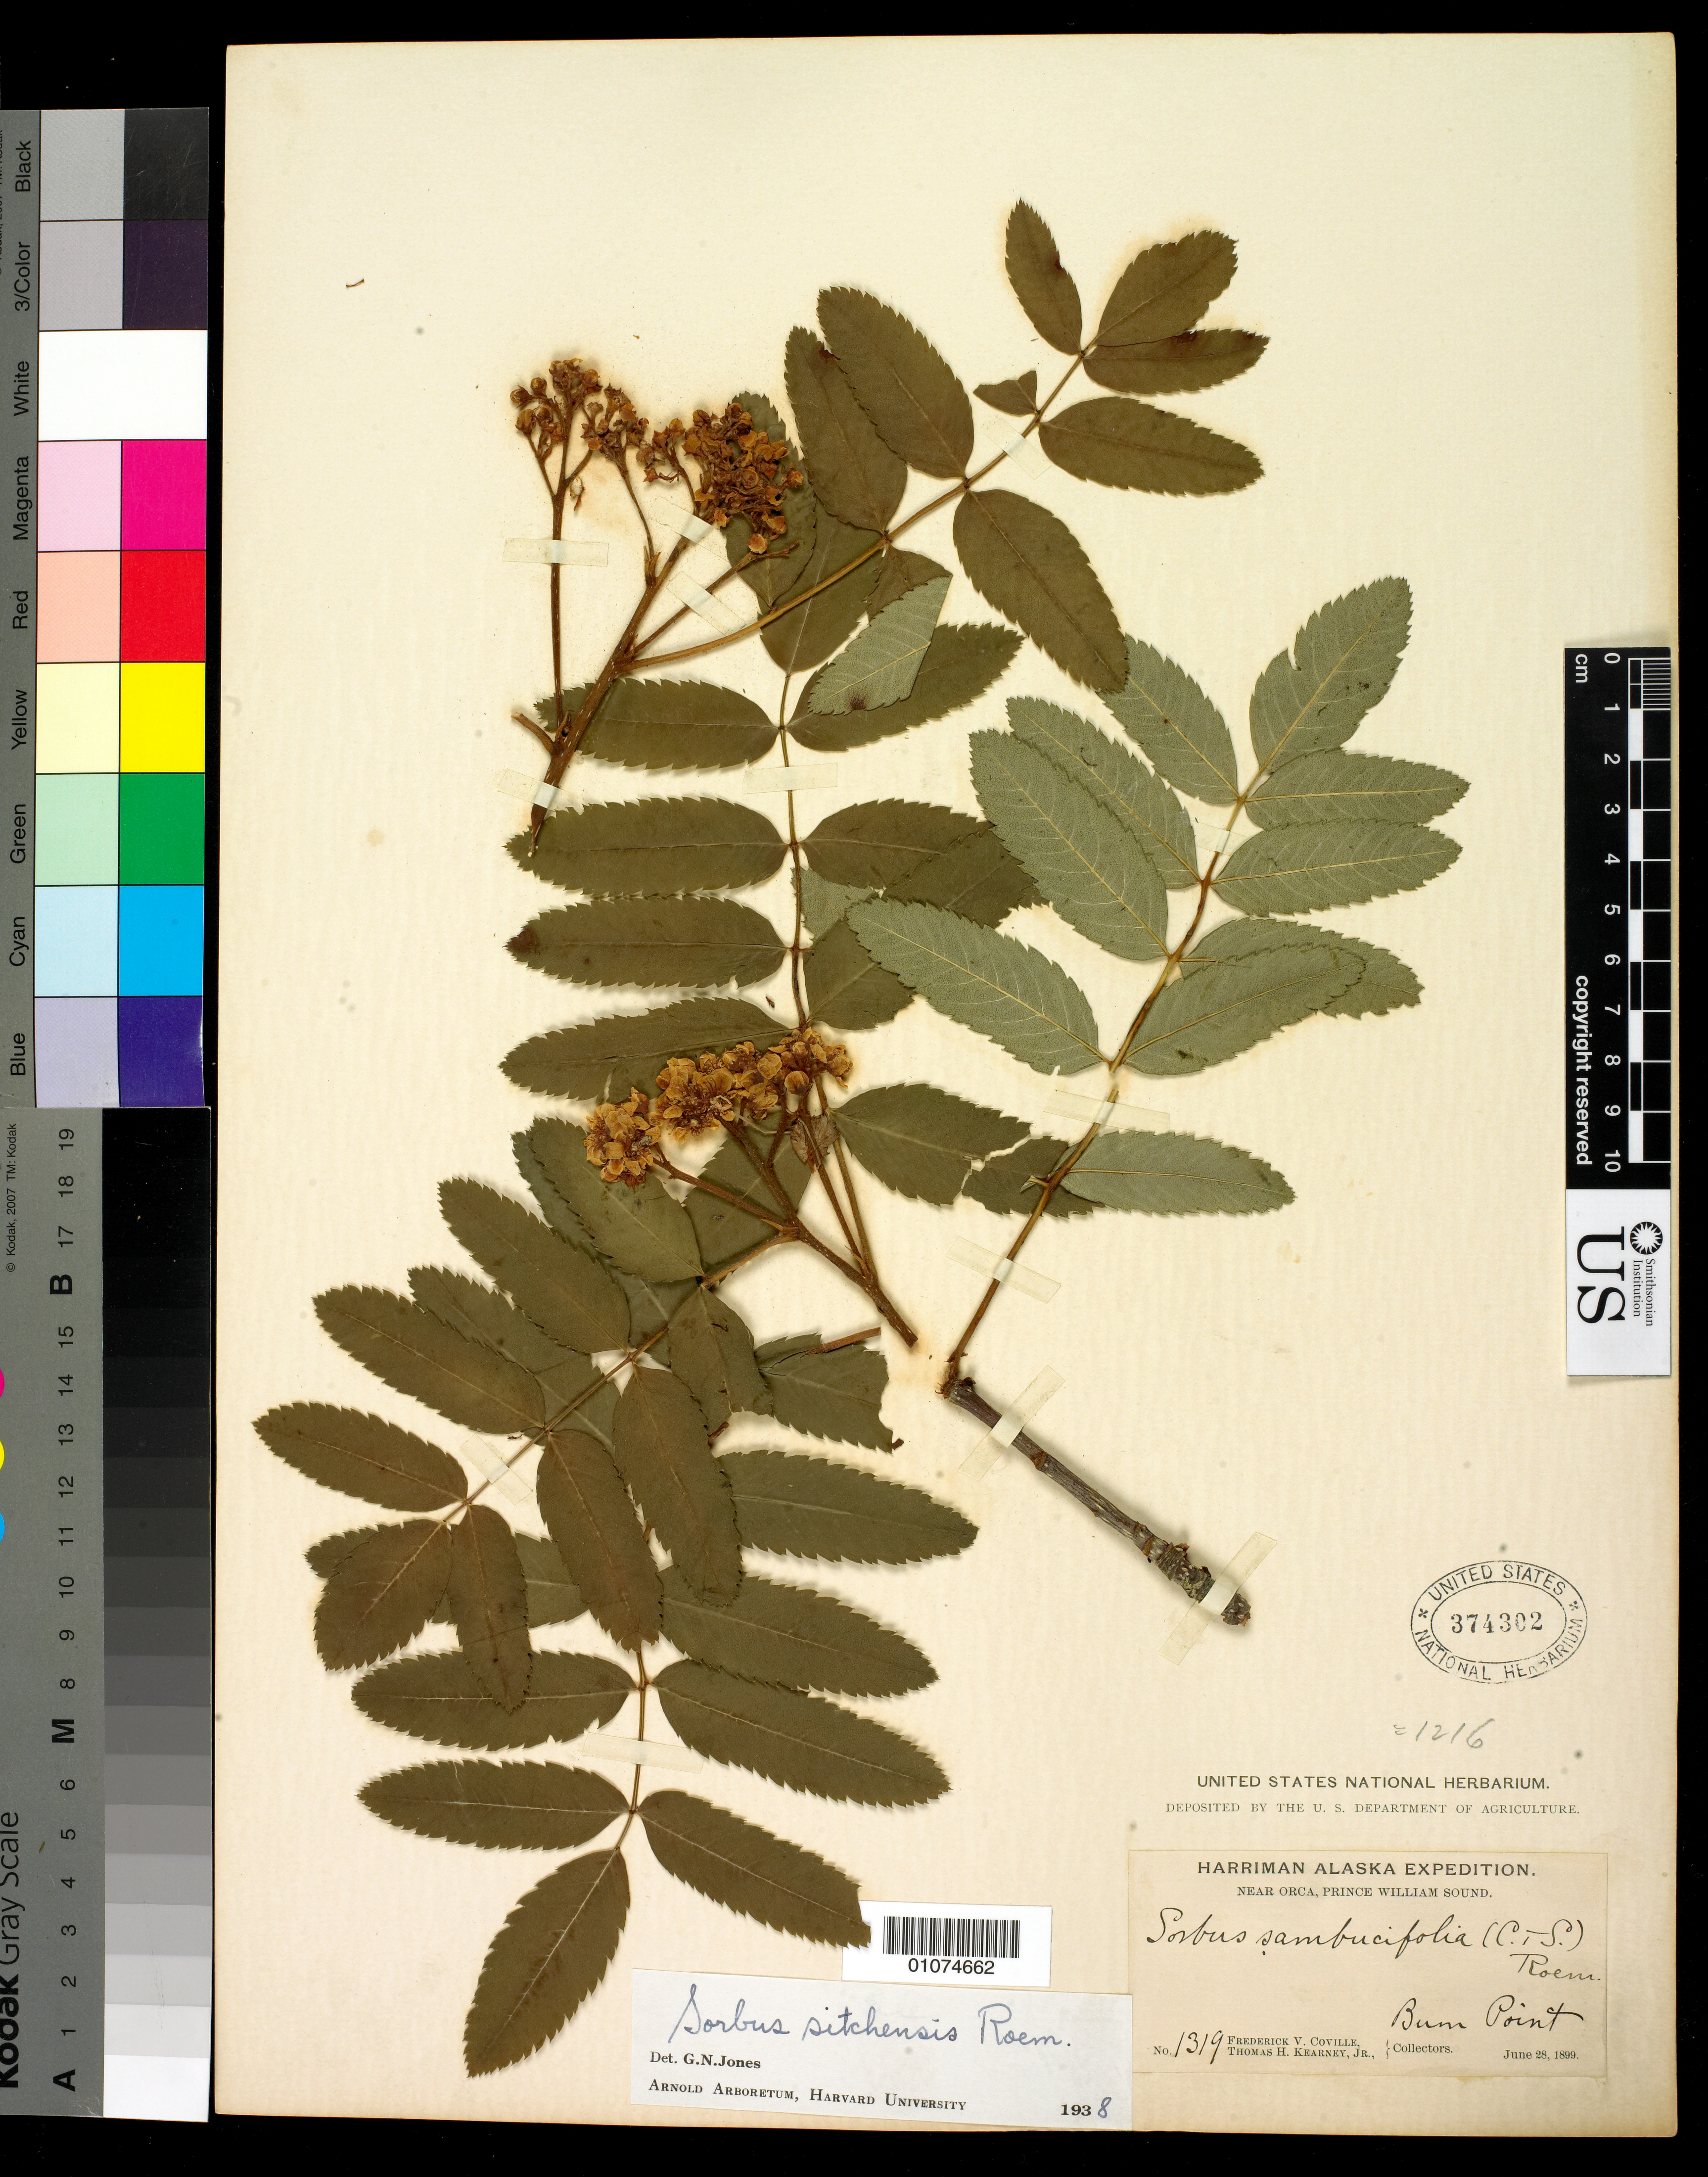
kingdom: Plantae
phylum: Tracheophyta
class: Magnoliopsida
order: Rosales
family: Rosaceae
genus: Sorbus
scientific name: Sorbus sitchensis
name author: M. Roem.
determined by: Jones, G. N.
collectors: F. V. Coville & T. H. Kearney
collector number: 1319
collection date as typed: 28 Jun 1899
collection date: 1899-06-28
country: United States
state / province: Alaska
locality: Near Orca, Prince William Sound. Bum? Point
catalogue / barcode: US 374302